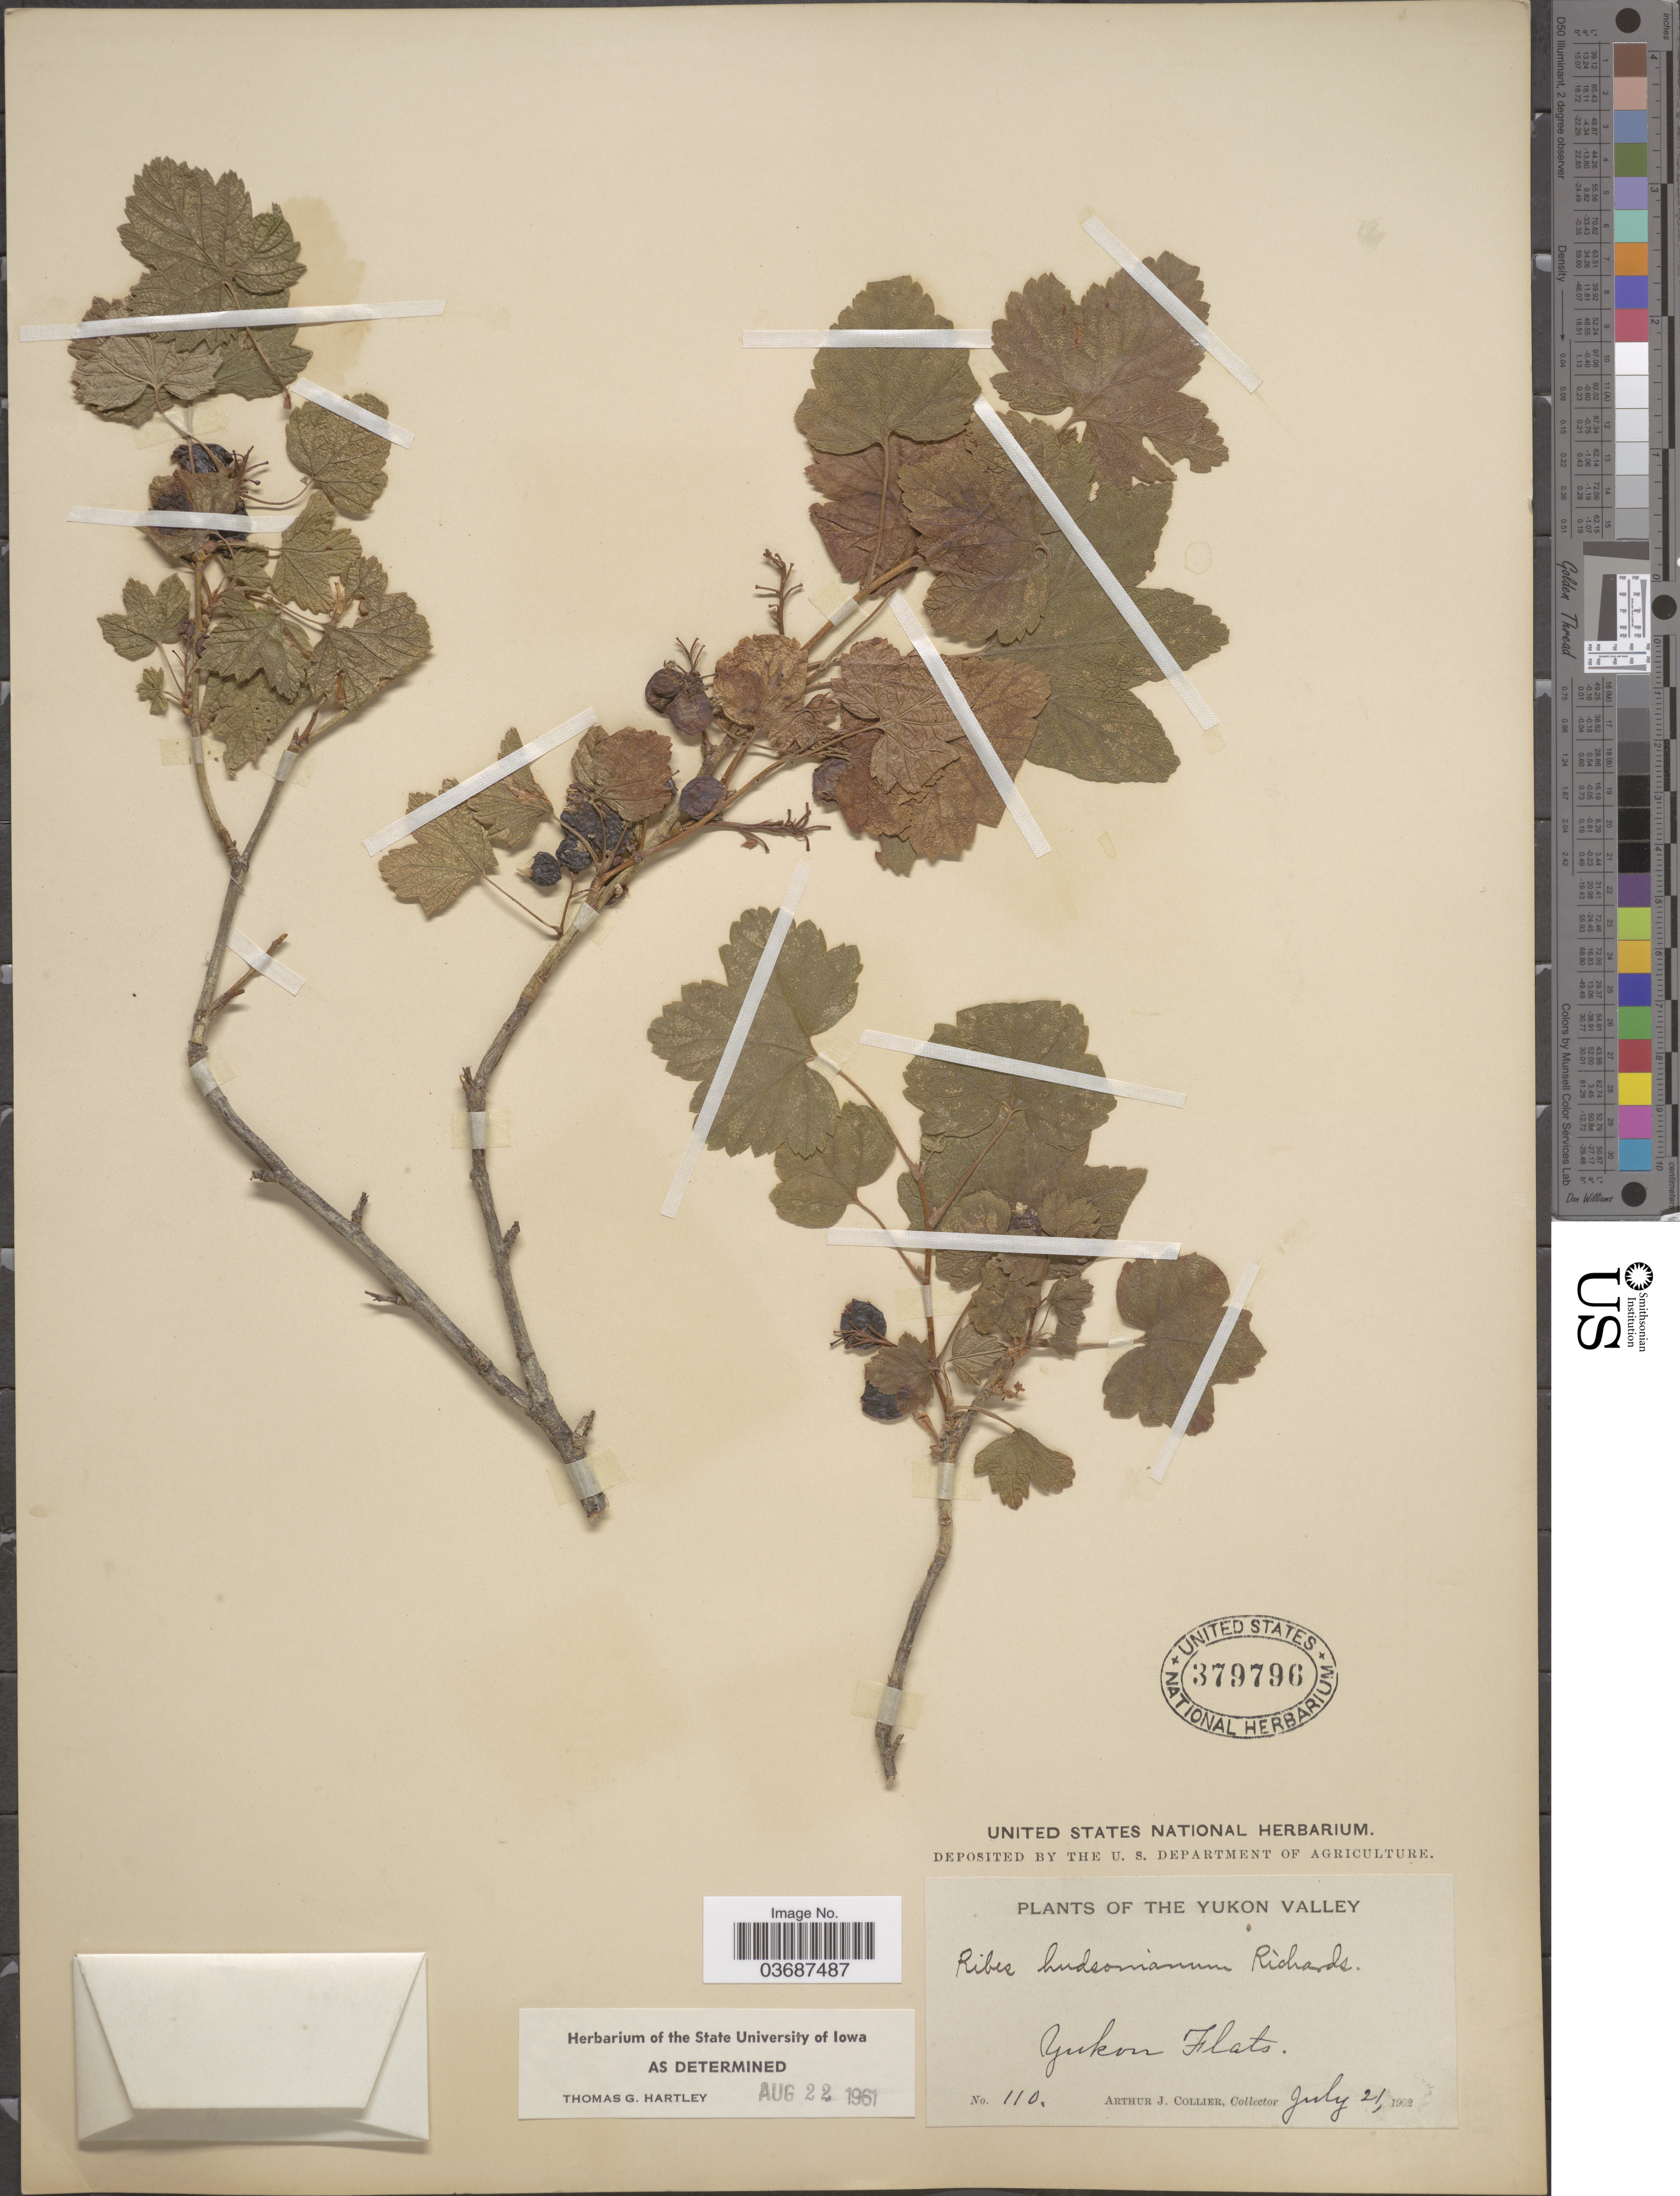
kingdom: Plantae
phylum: Tracheophyta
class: Magnoliopsida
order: Saxifragales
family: Grossulariaceae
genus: Ribes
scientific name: Ribes hudsonianum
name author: Richardson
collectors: A. Collier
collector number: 110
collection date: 1902-07-21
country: United States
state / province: Alaska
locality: The Yukon Valley. Yukon Flats.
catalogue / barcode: US 379796